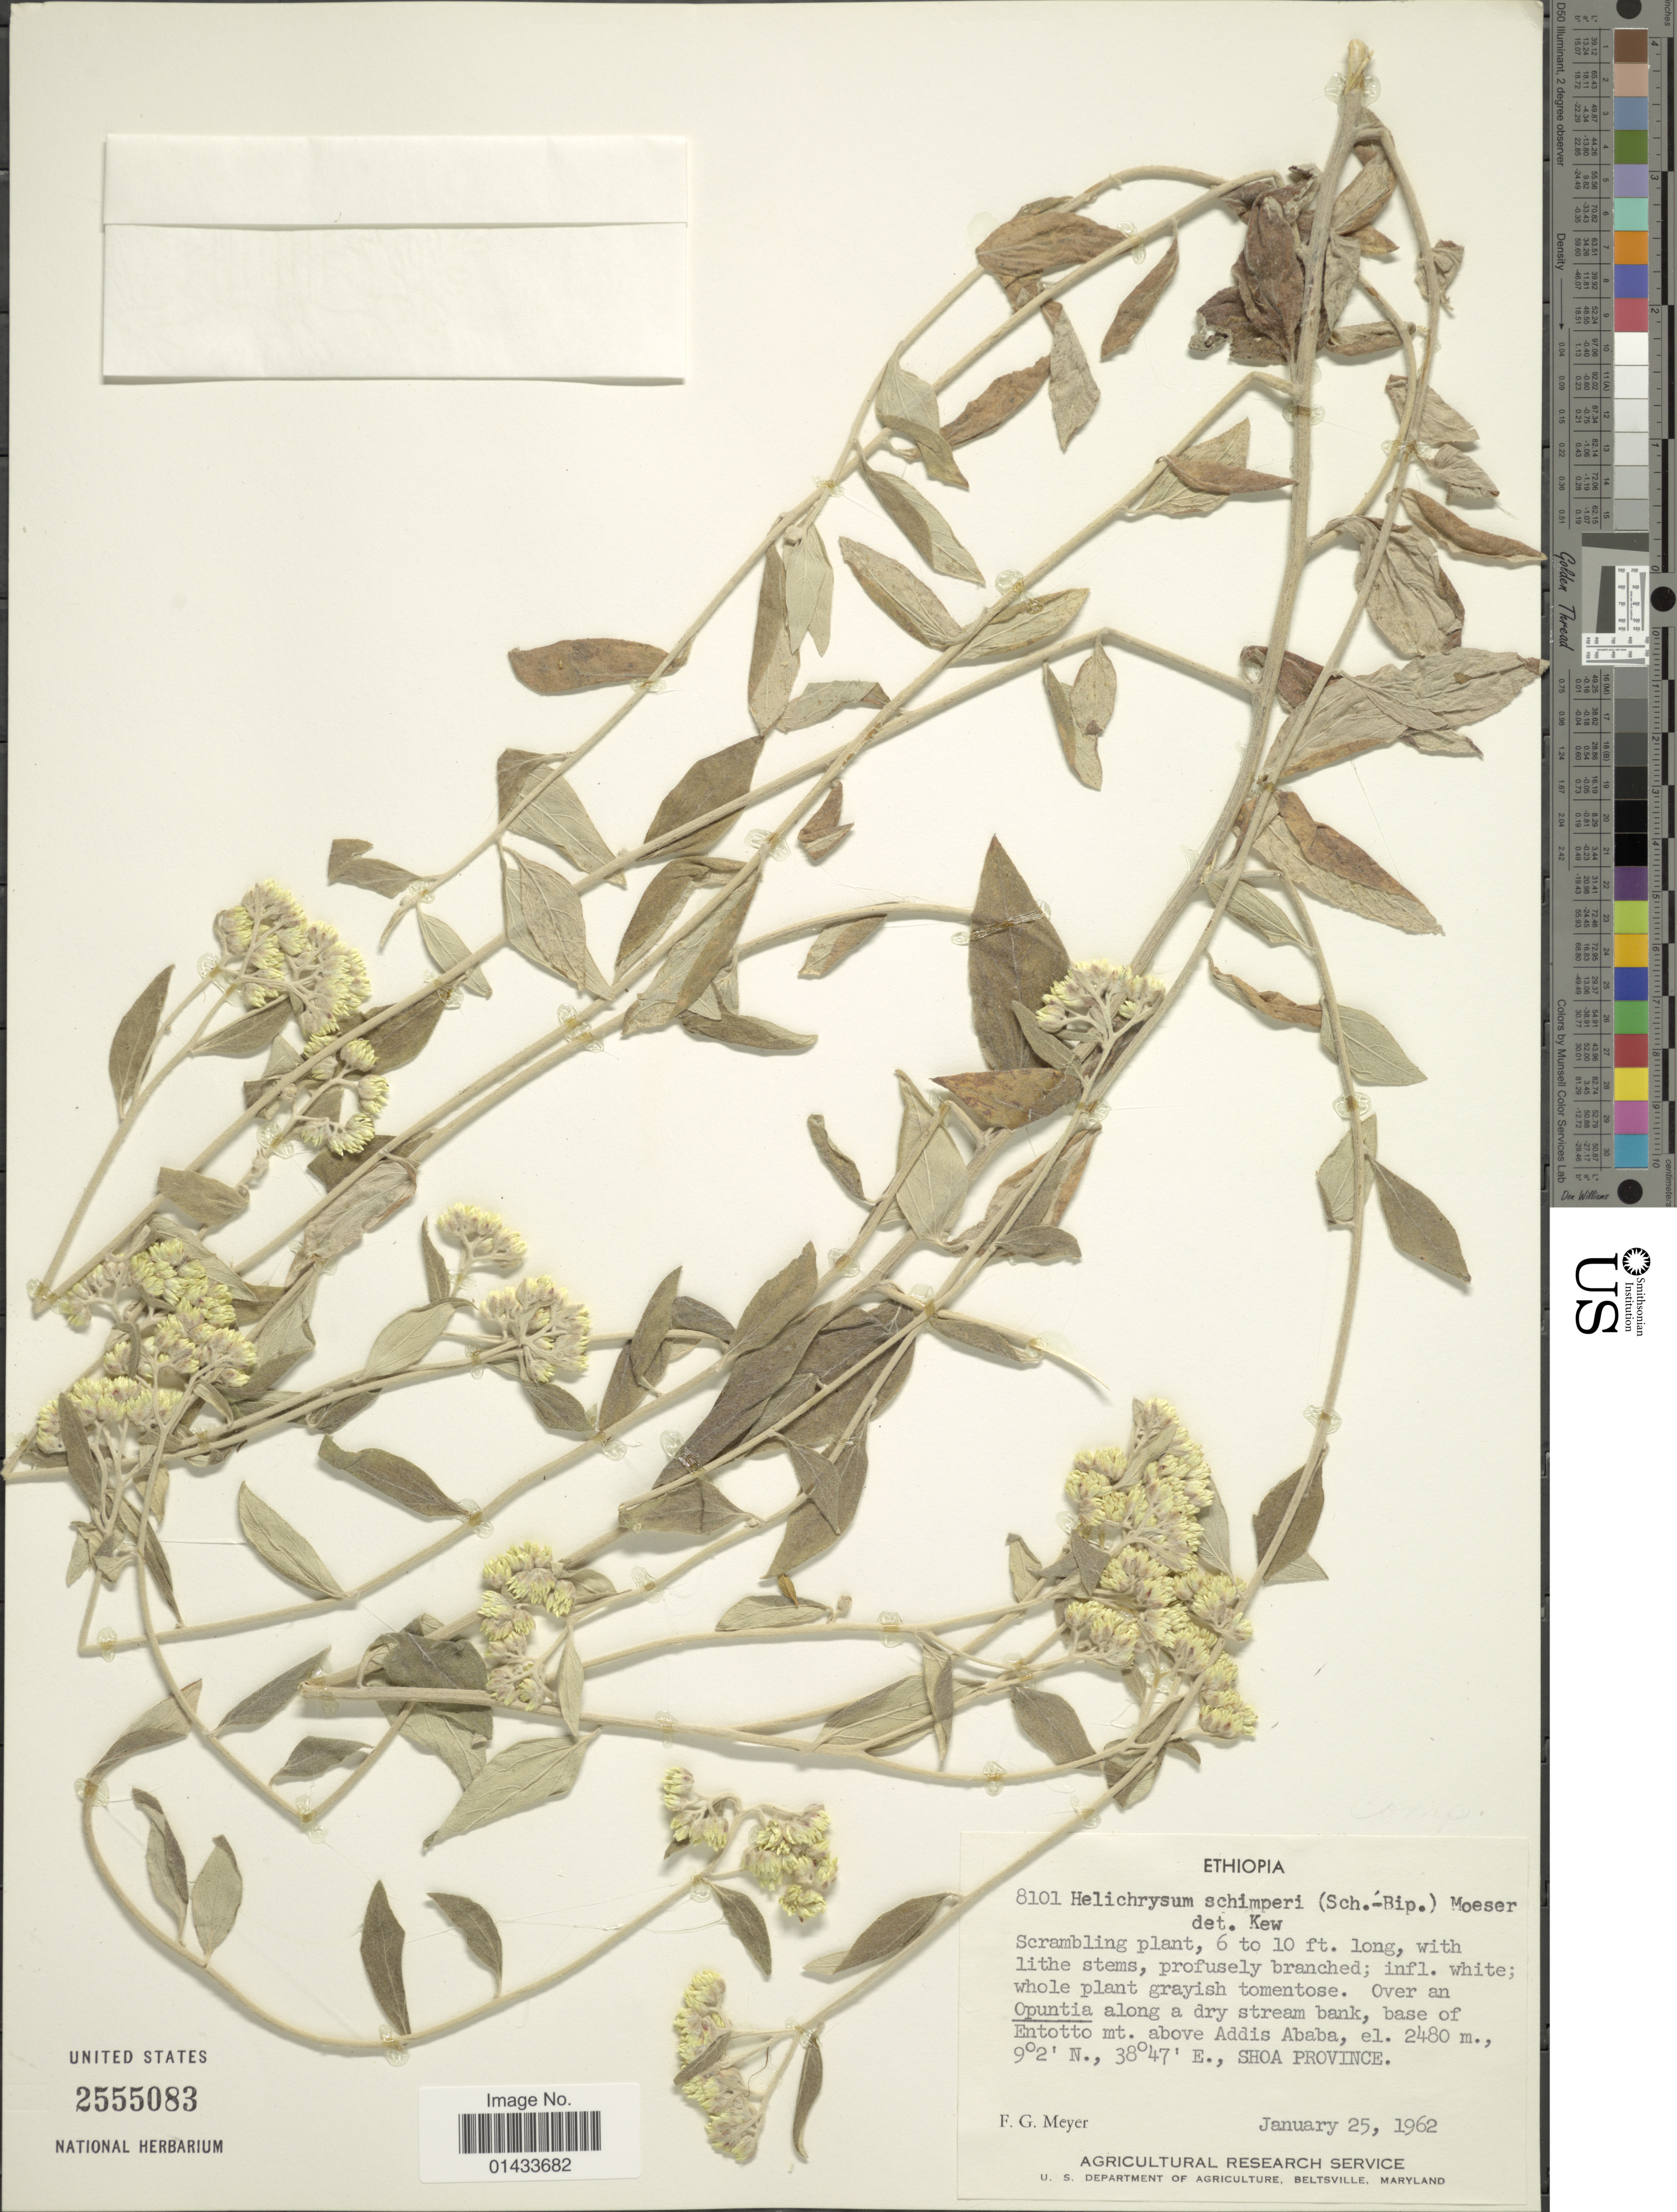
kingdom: Plantae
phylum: Tracheophyta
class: Magnoliopsida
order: Asterales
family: Asteraceae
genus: Helichrysum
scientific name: Helichrysum schimperi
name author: (Sch. Bip.) Moeser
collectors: F. G. Meyer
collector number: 8101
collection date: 1962-01-25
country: Ethiopia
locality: Base of Entotoo mt. aboveAddis Ababa, Shoa Province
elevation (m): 2480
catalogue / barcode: US 2555083